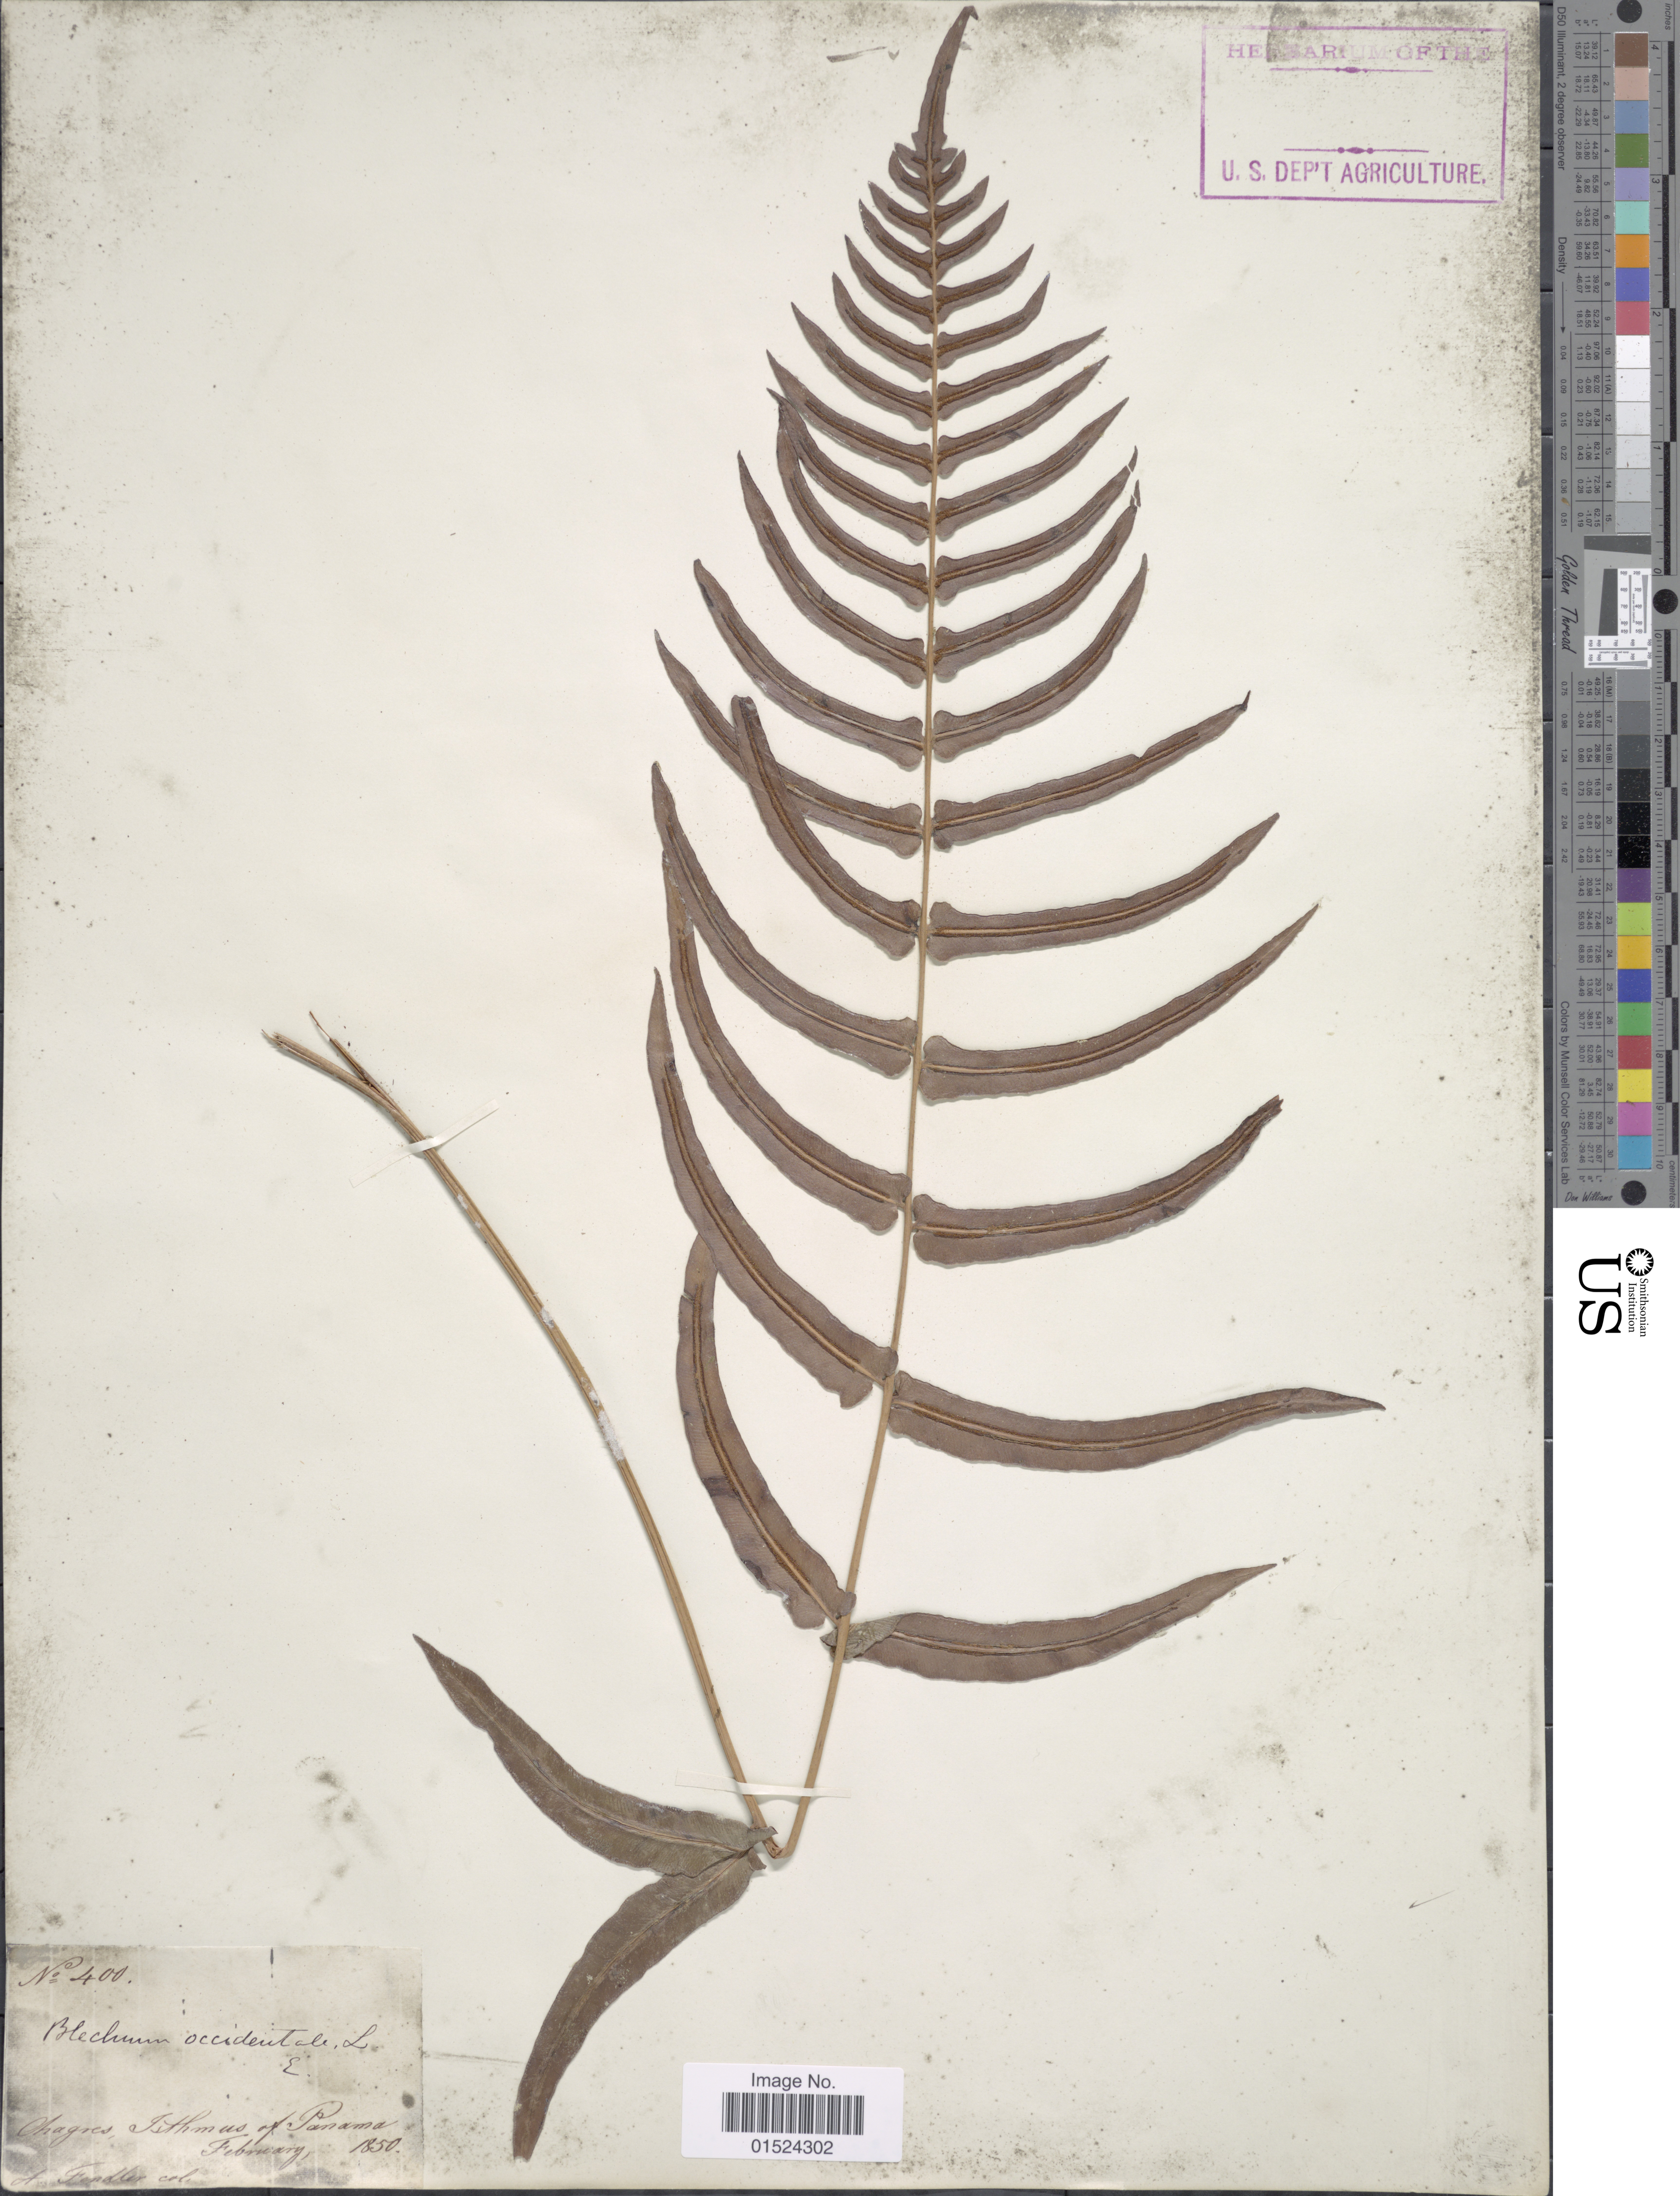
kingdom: Plantae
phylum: Tracheophyta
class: Polypodiopsida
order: Polypodiales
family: Blechnaceae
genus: Blechnum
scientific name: Blechnum occidentale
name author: L.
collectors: A. Fendler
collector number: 400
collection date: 1850-02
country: Panama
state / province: Panamá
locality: Chagres, Isthmus of Panama